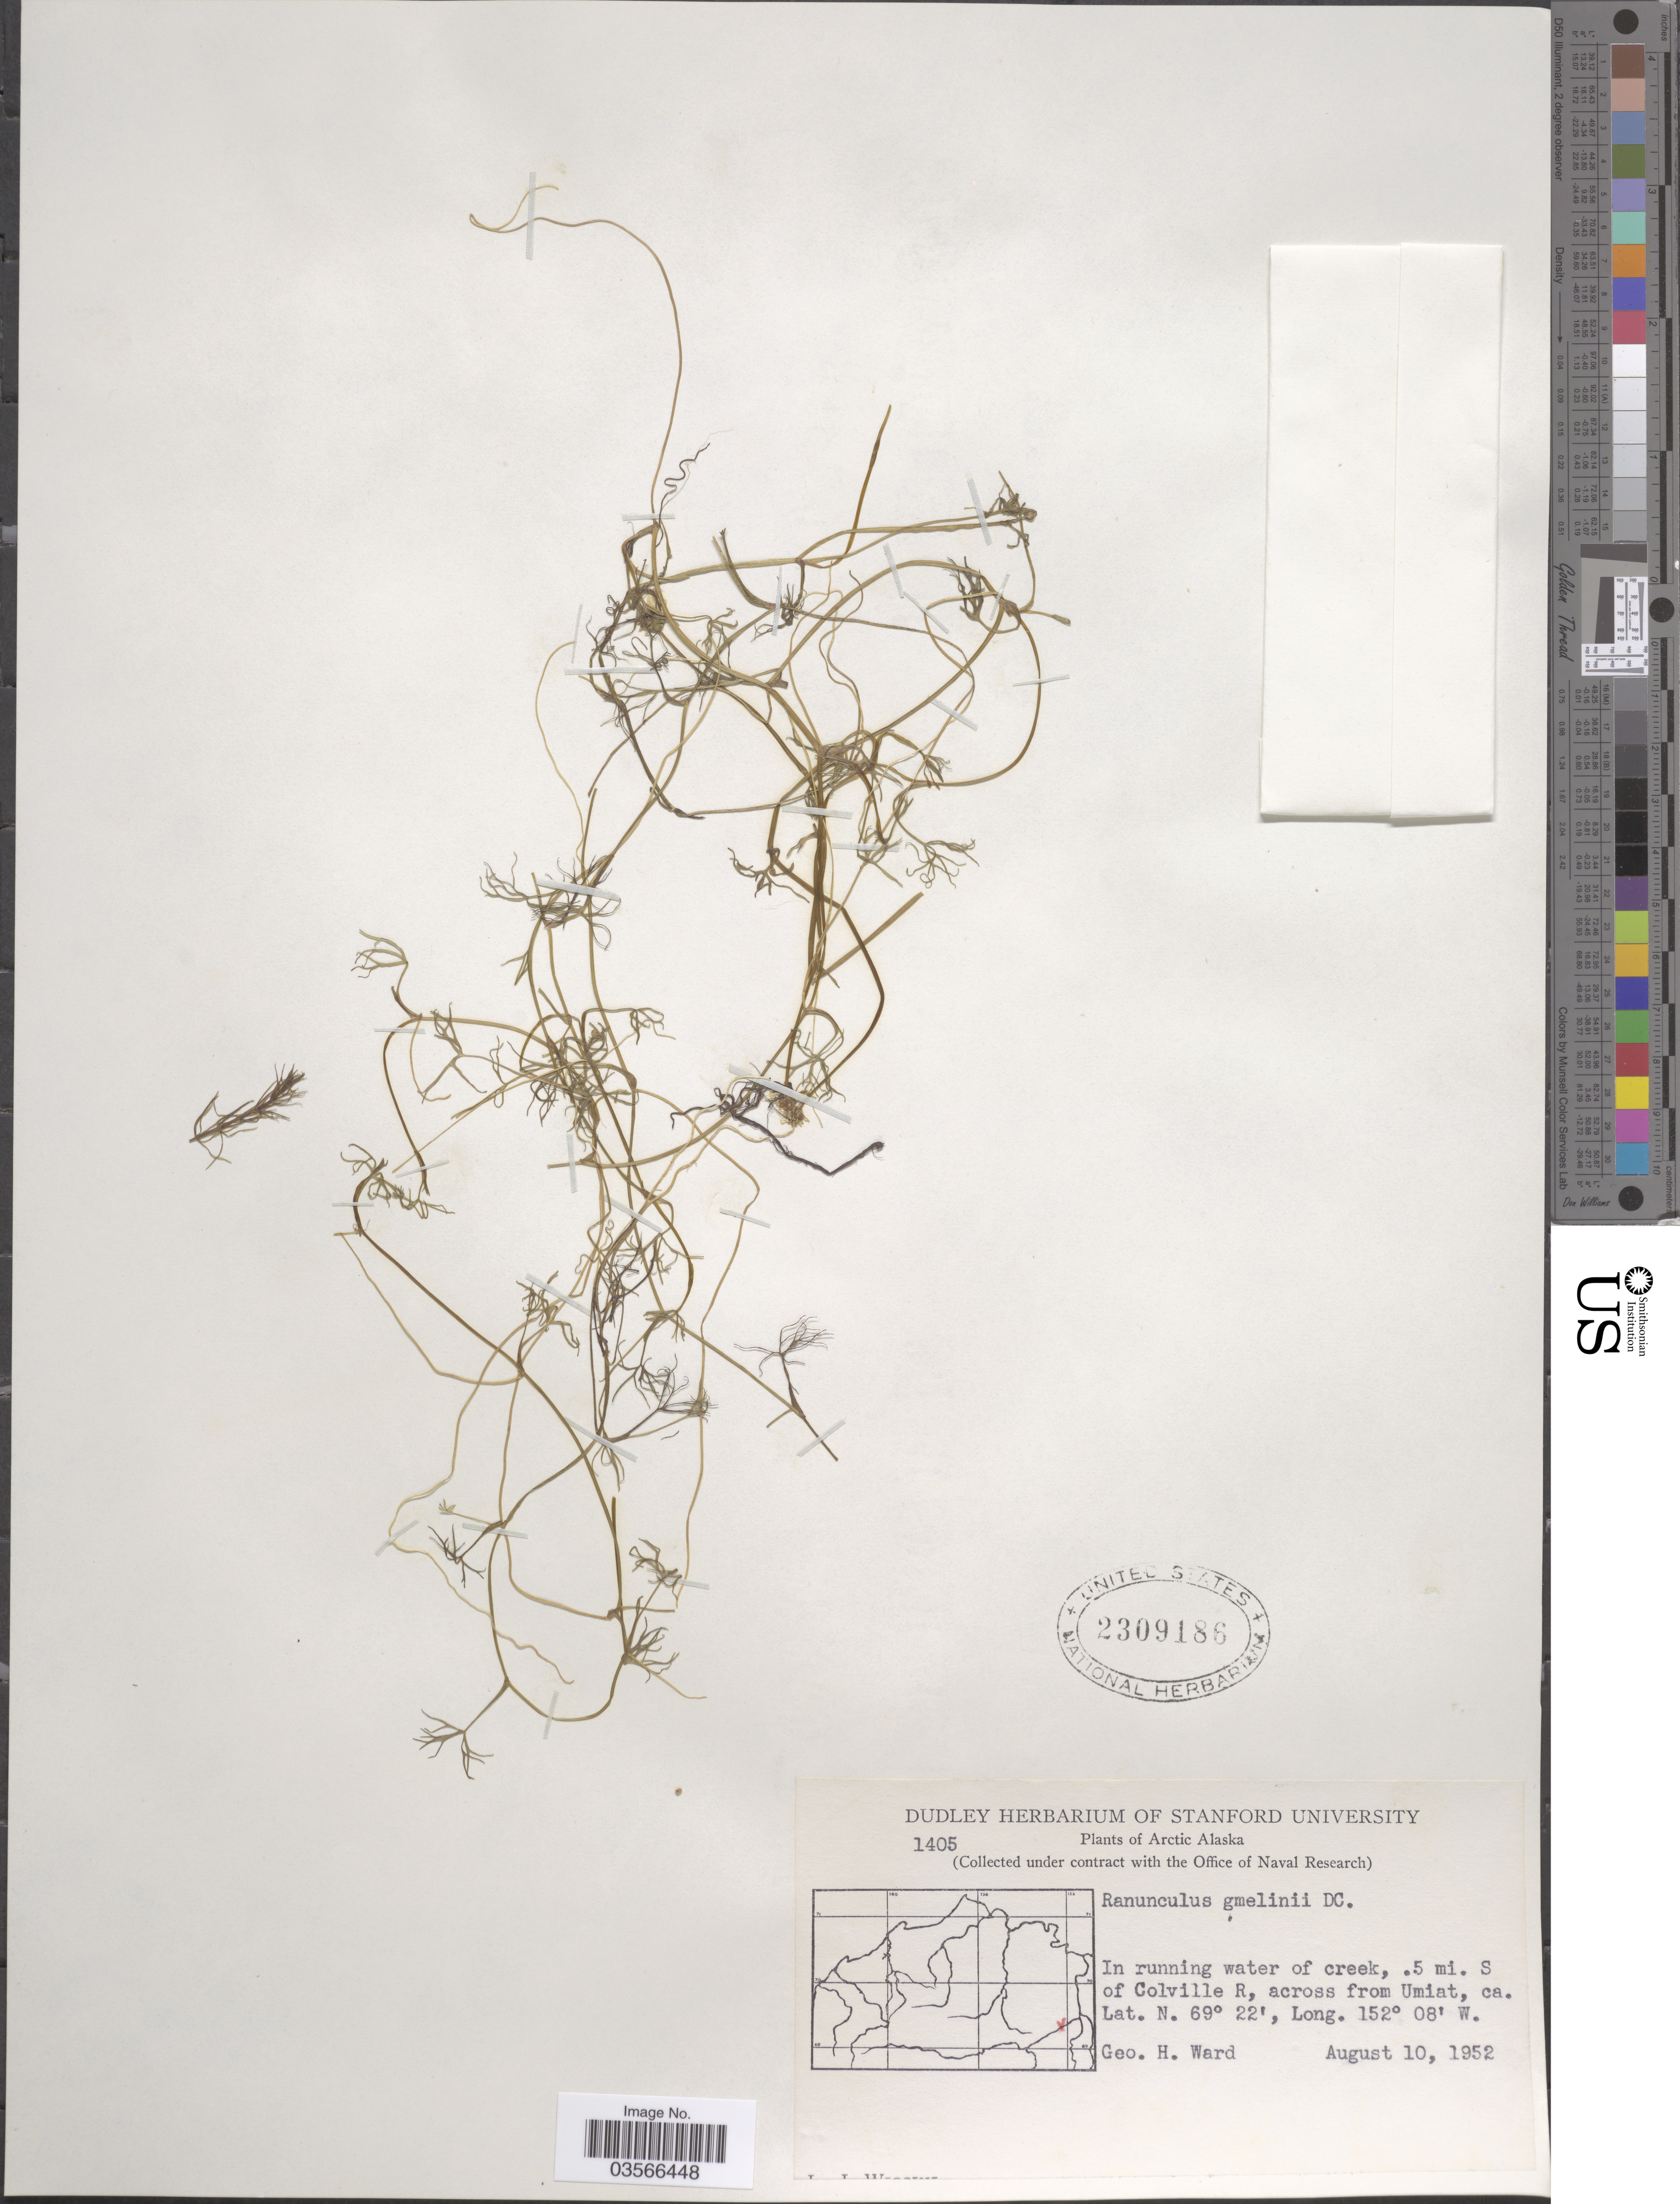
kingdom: Plantae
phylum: Tracheophyta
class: Magnoliopsida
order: Ranunculales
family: Ranunculaceae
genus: Ranunculus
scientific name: Ranunculus gmelinii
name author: DC.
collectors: G. H. Ward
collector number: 1405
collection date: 1952-08-10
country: United States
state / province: Alaska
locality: Arctic Alaska. In running water of creek, 5 mi. S of Colville R, across from Umiat.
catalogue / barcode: US 2309186